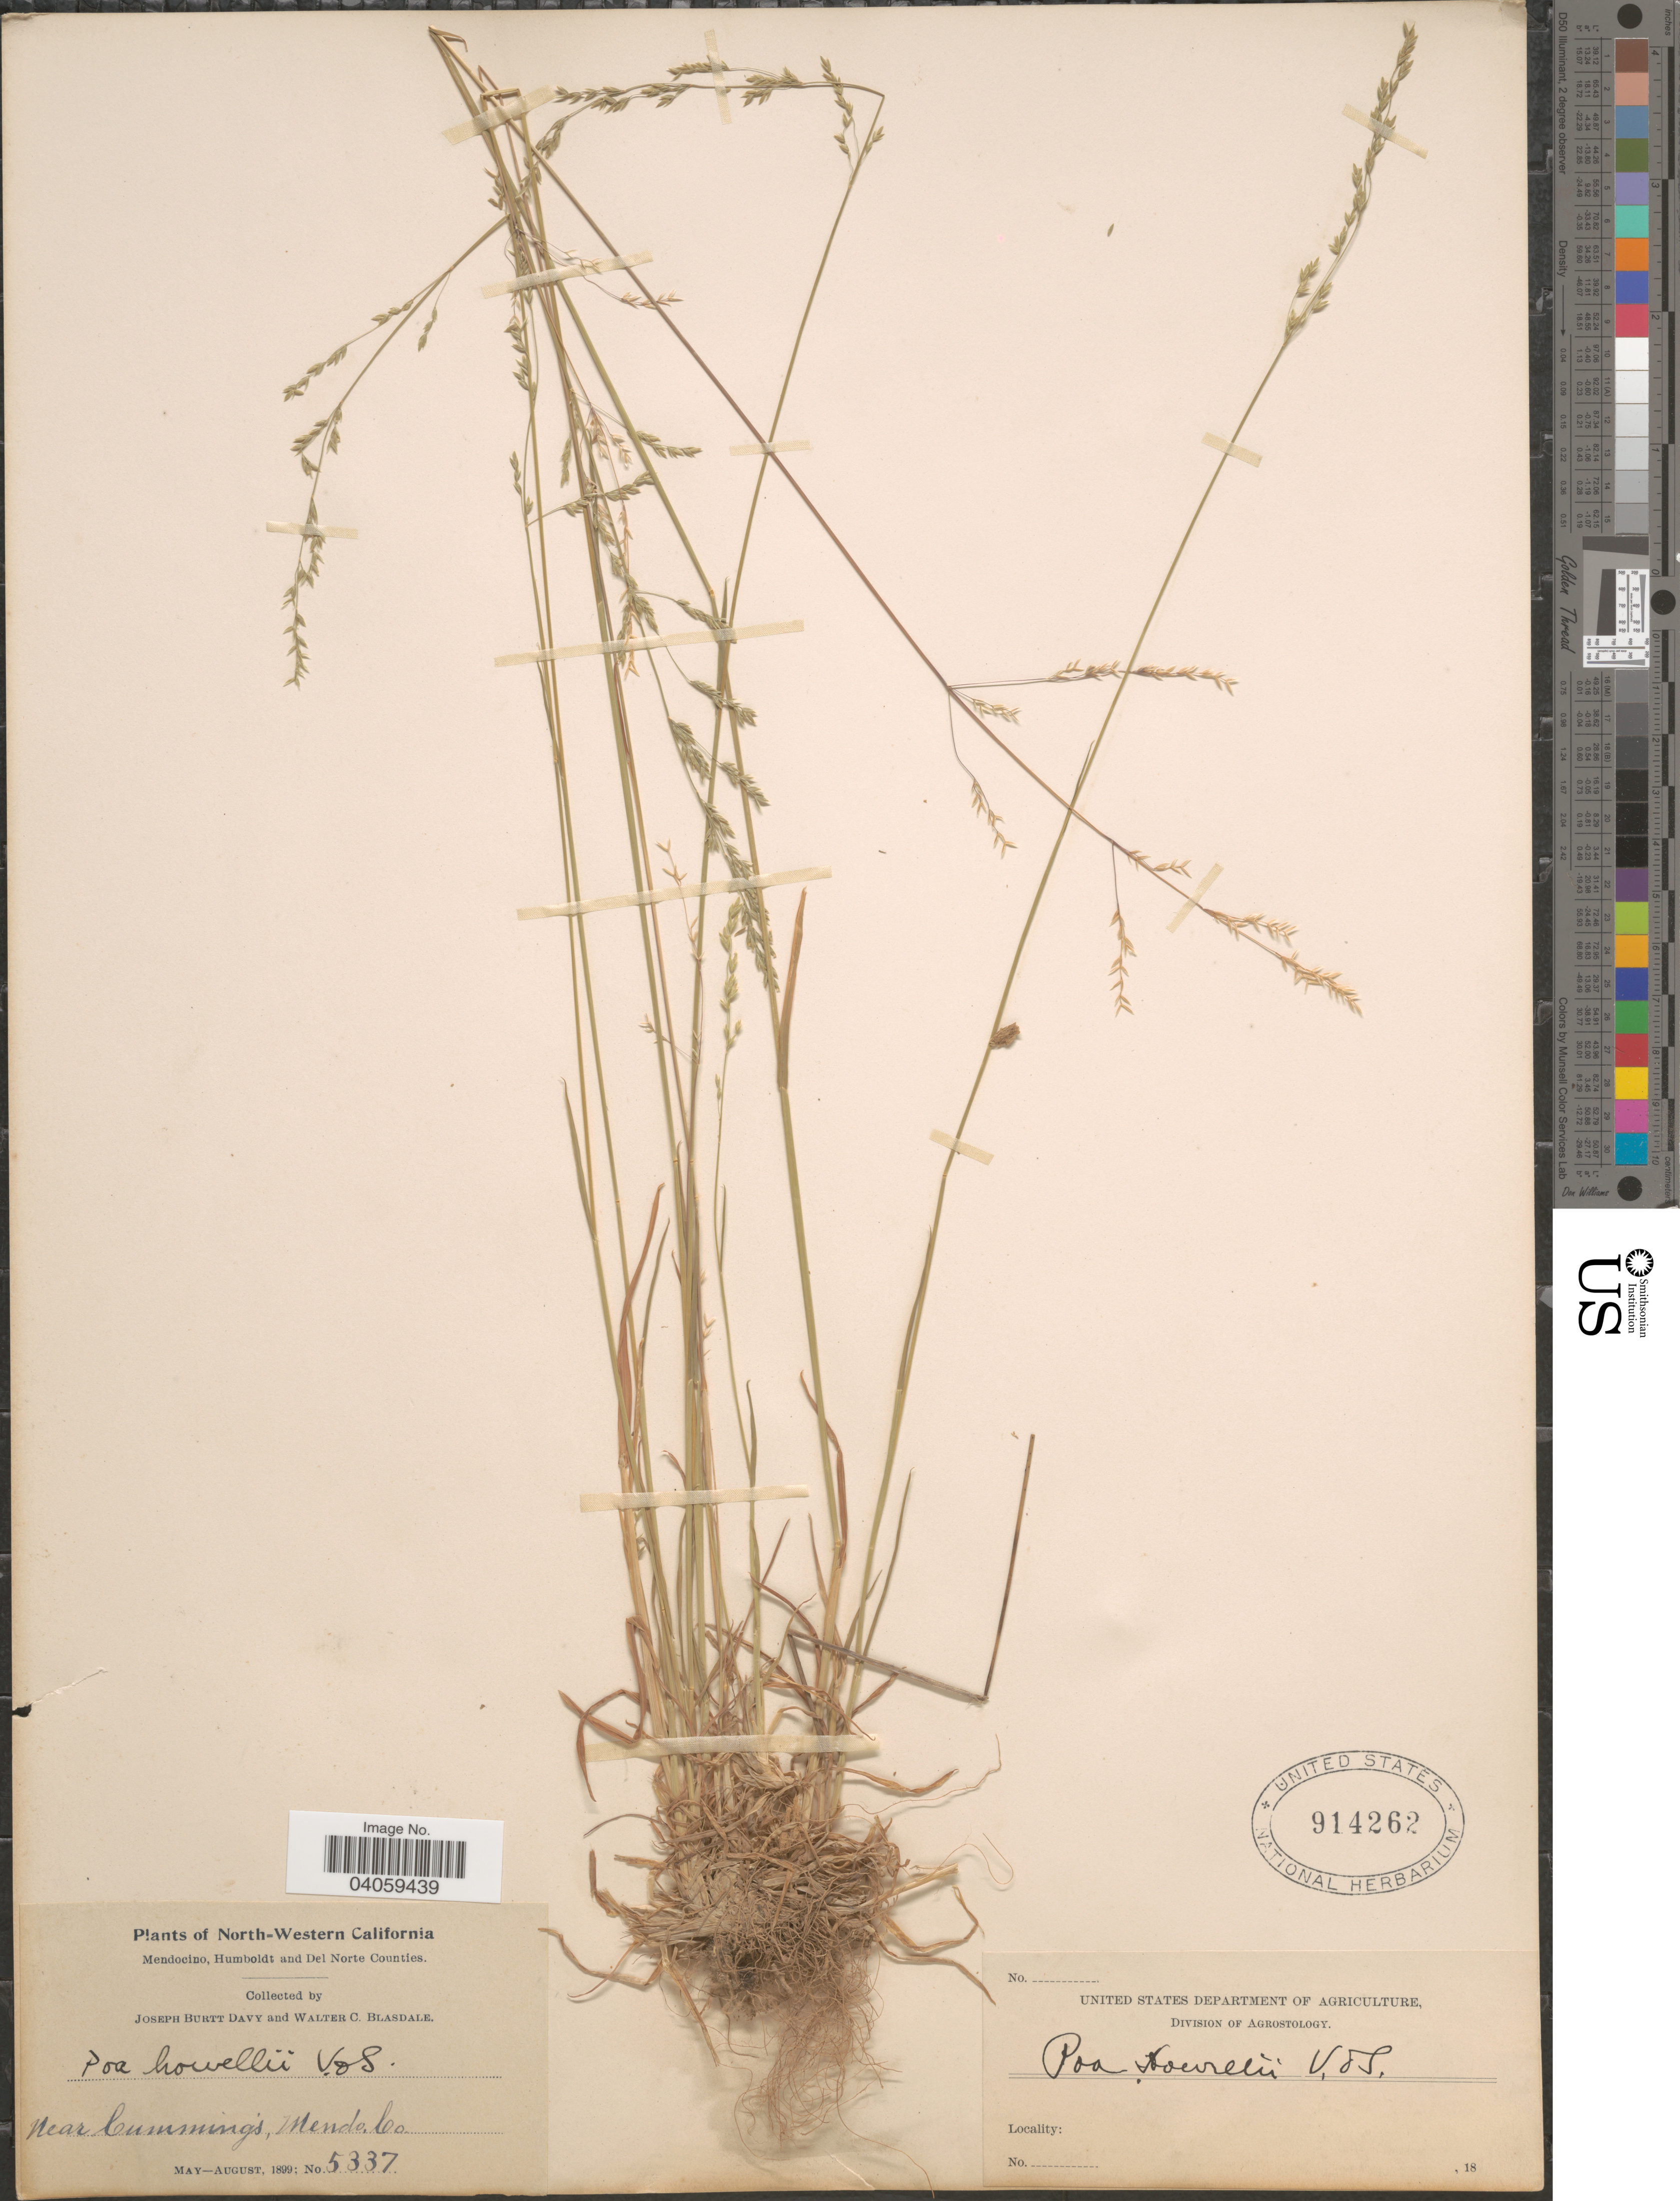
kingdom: Plantae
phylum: Tracheophyta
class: Liliopsida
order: Poales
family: Poaceae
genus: Poa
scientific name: Poa howellii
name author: Vasey & Scribn.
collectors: J. Burtt Davy & W. Blasdale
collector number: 5337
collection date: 1899-05/1899-08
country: United States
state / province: California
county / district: Mendocino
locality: North-Western California. Near Cummings, Mendocino Co.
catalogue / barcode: US 914262